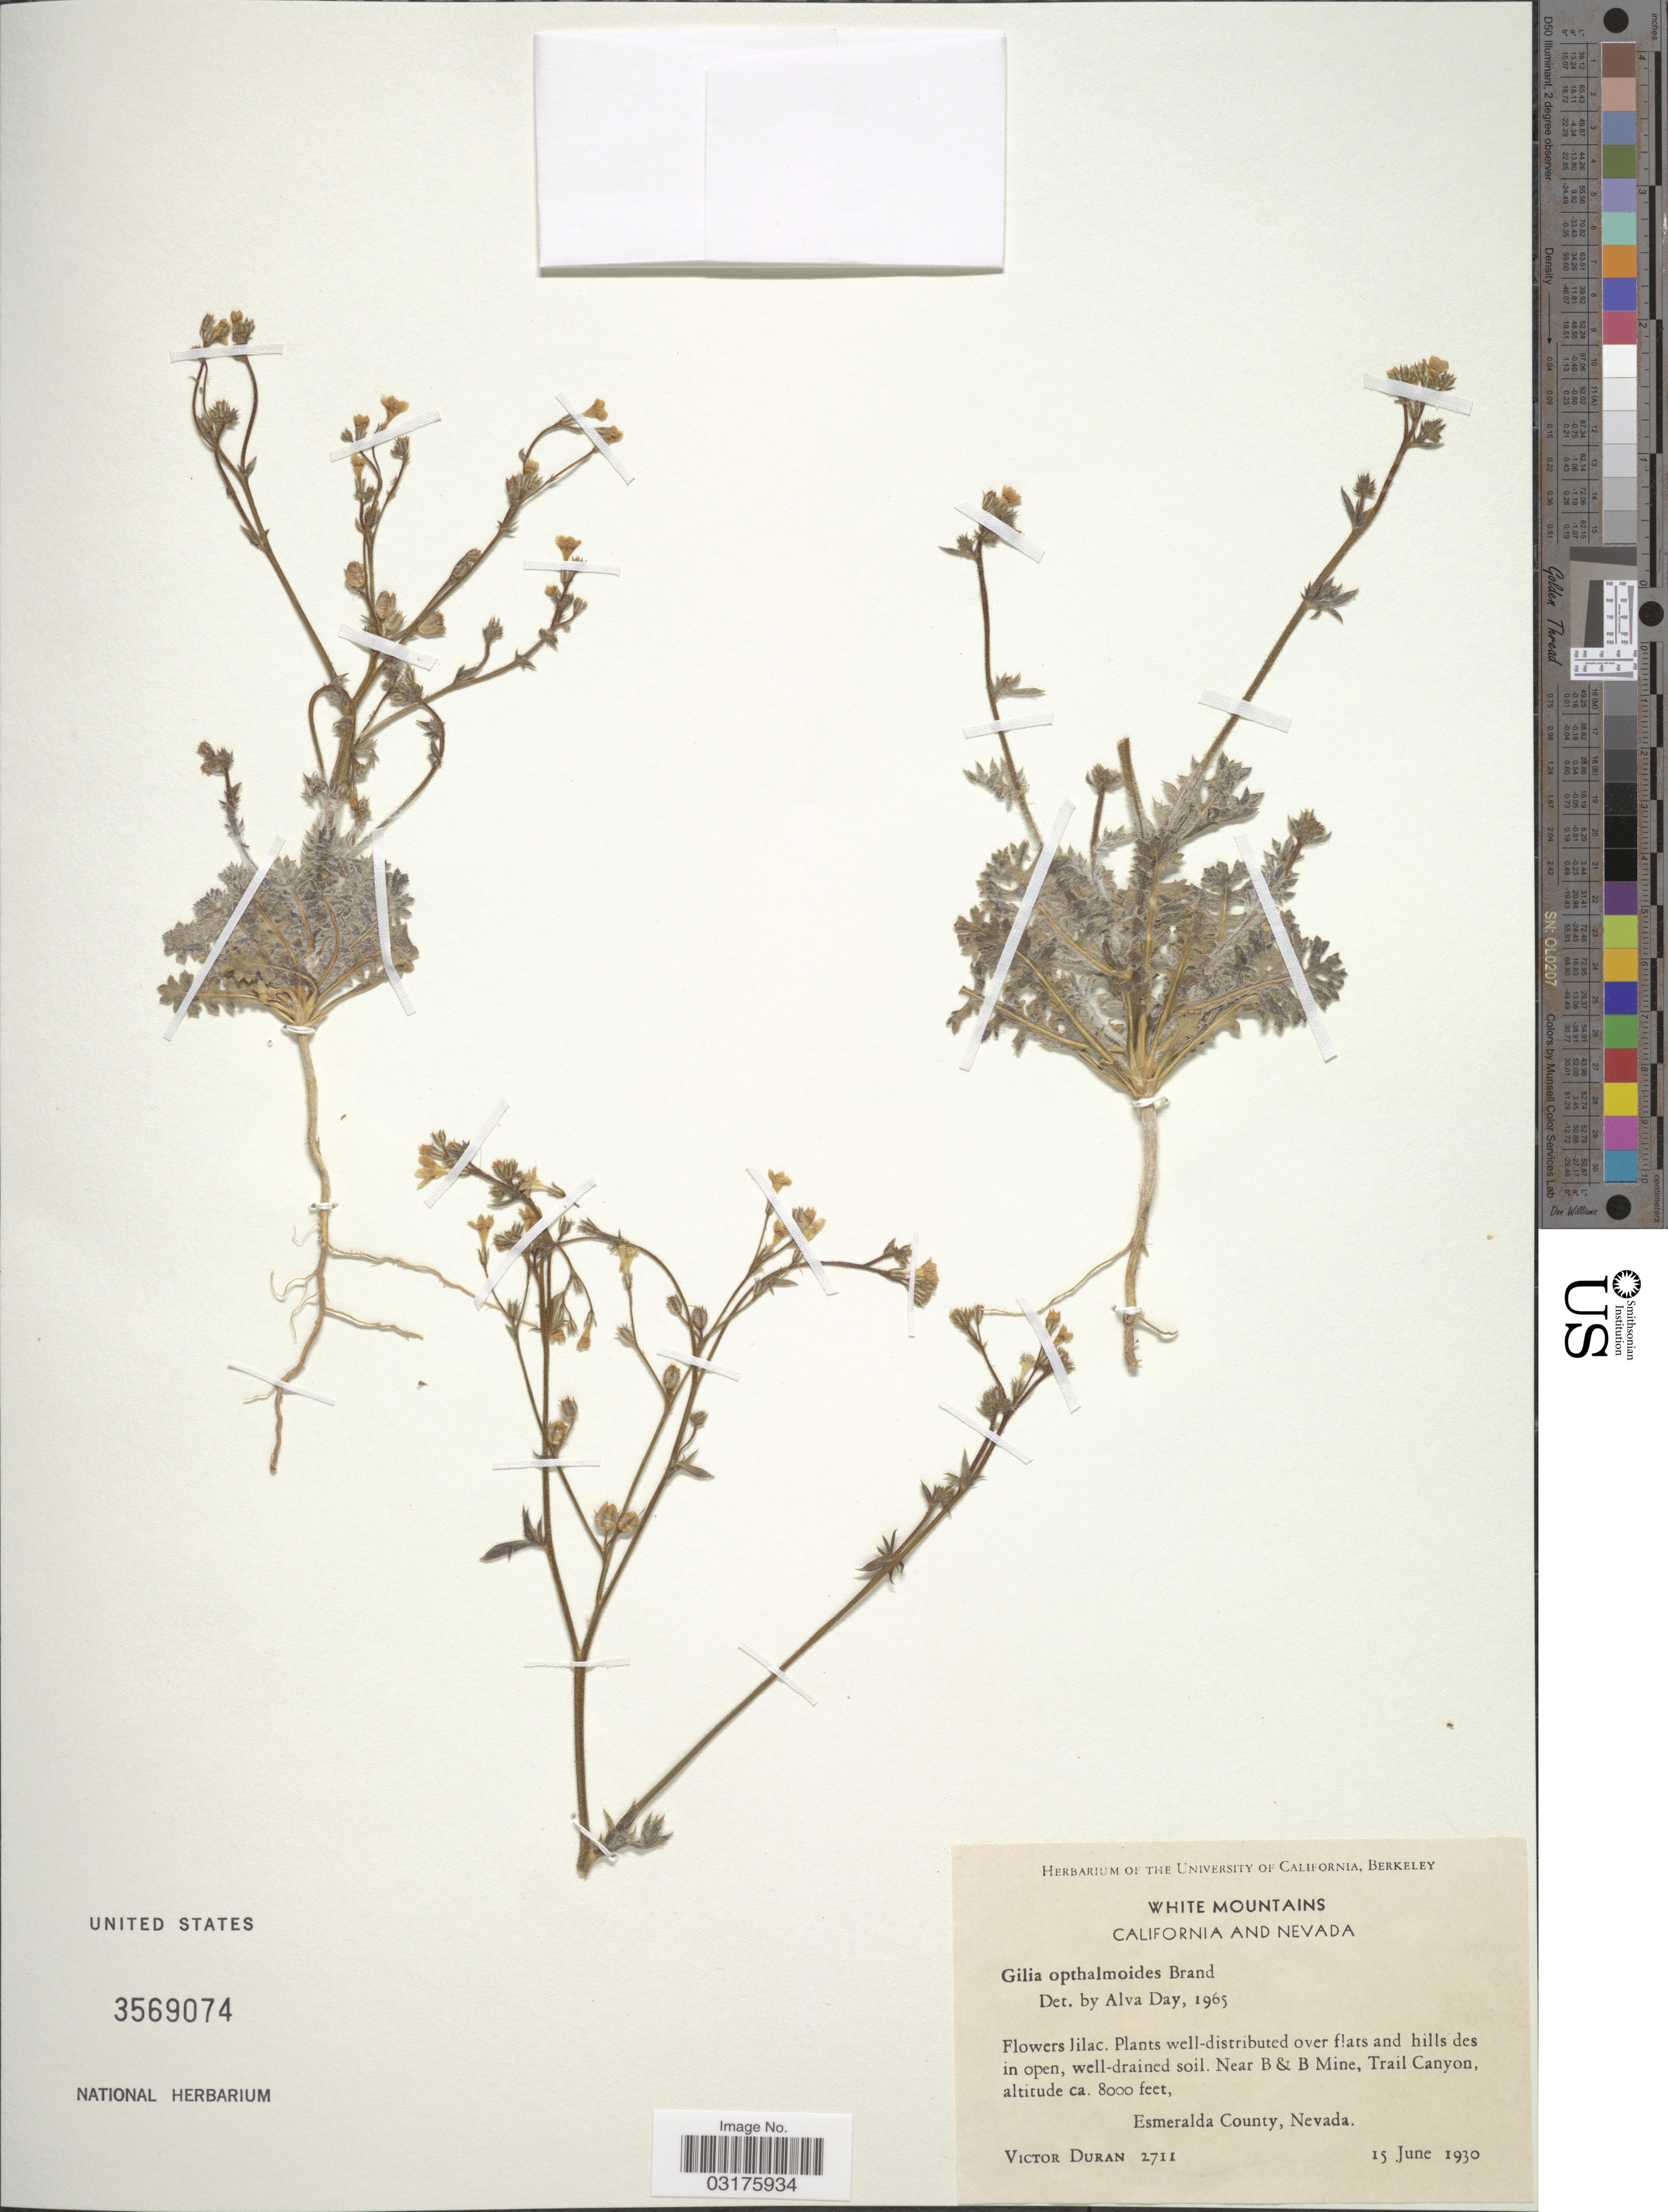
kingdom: Plantae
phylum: Tracheophyta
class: Magnoliopsida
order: Ericales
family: Polemoniaceae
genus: Gilia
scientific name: Gilia ophthalmoides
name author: Brand in Engl.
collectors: V. Duran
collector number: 2711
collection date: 1930-06-15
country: United States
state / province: Nevada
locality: White Mountains, Near B & B Mine, Trail Canyon, Esmeralda County.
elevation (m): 2438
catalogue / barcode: US 3569074